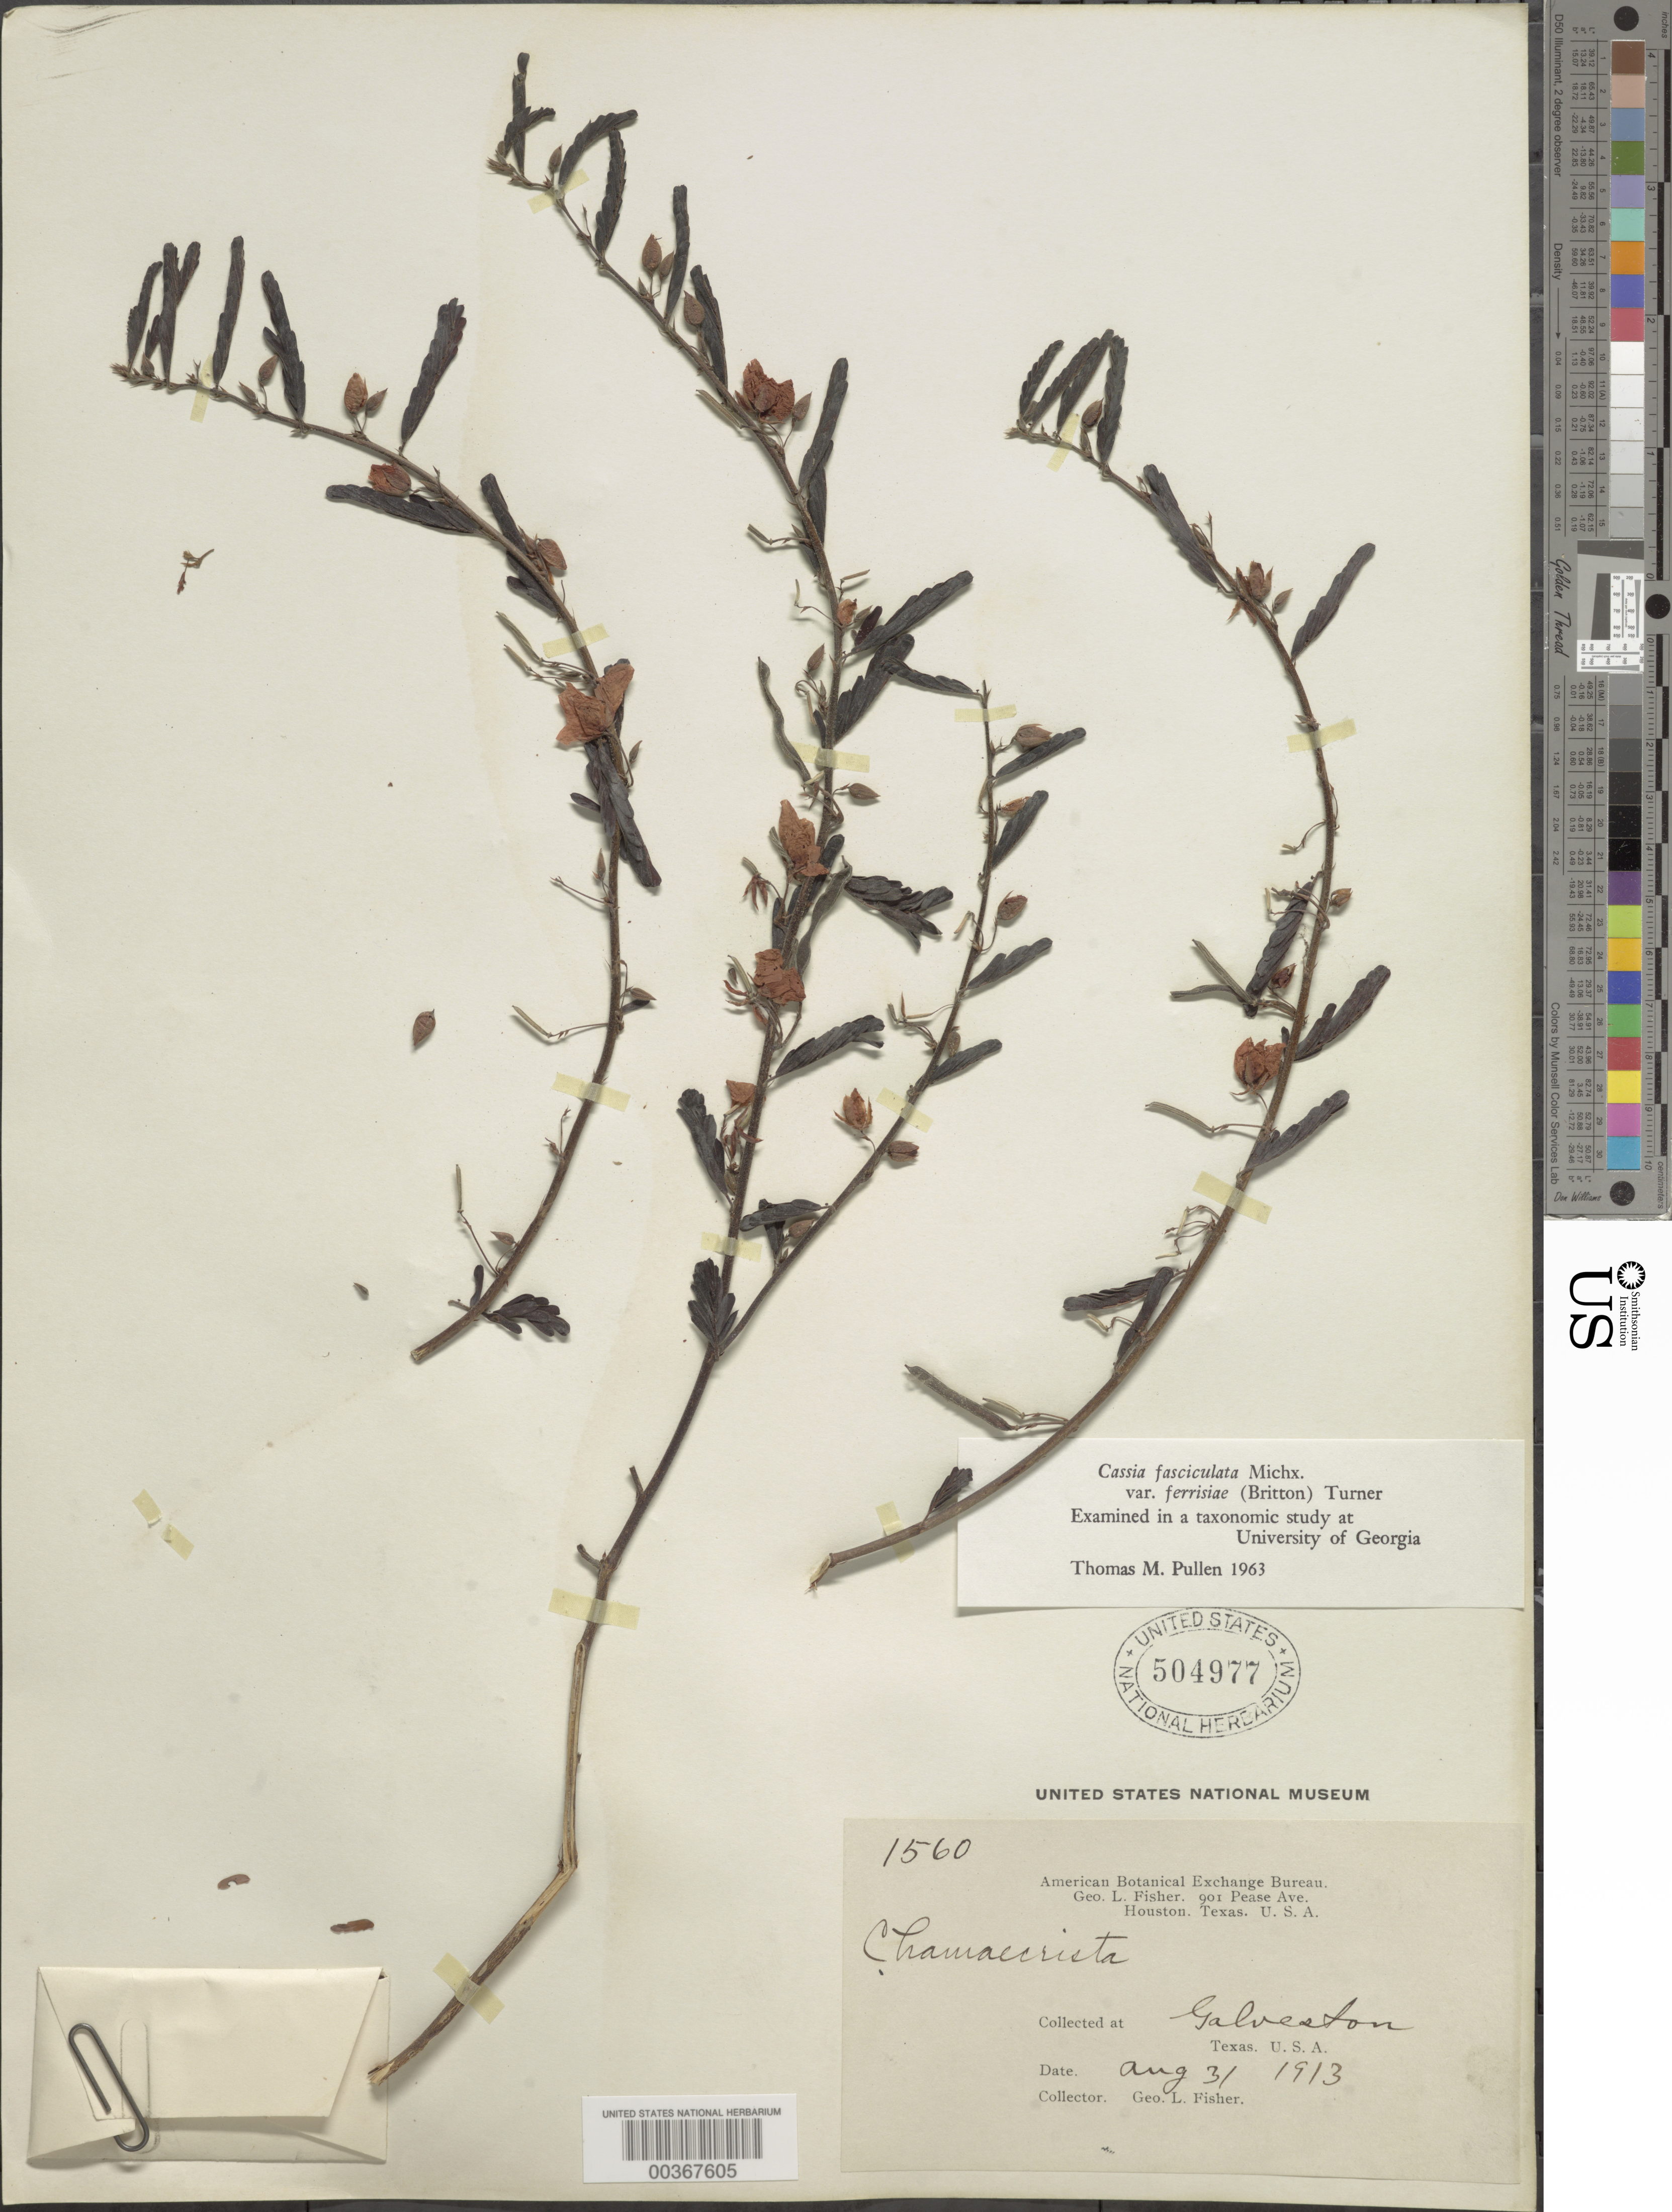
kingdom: Plantae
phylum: Tracheophyta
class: Magnoliopsida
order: Fabales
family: Fabaceae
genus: Chamaecrista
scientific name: Chamaecrista fasciculata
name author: (Michx.) Greene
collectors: G. L. Fisher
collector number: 1560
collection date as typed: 31 Aug 1913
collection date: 1913-08-31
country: United States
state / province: Texas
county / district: Galveston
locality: Galveston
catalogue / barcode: US 504977